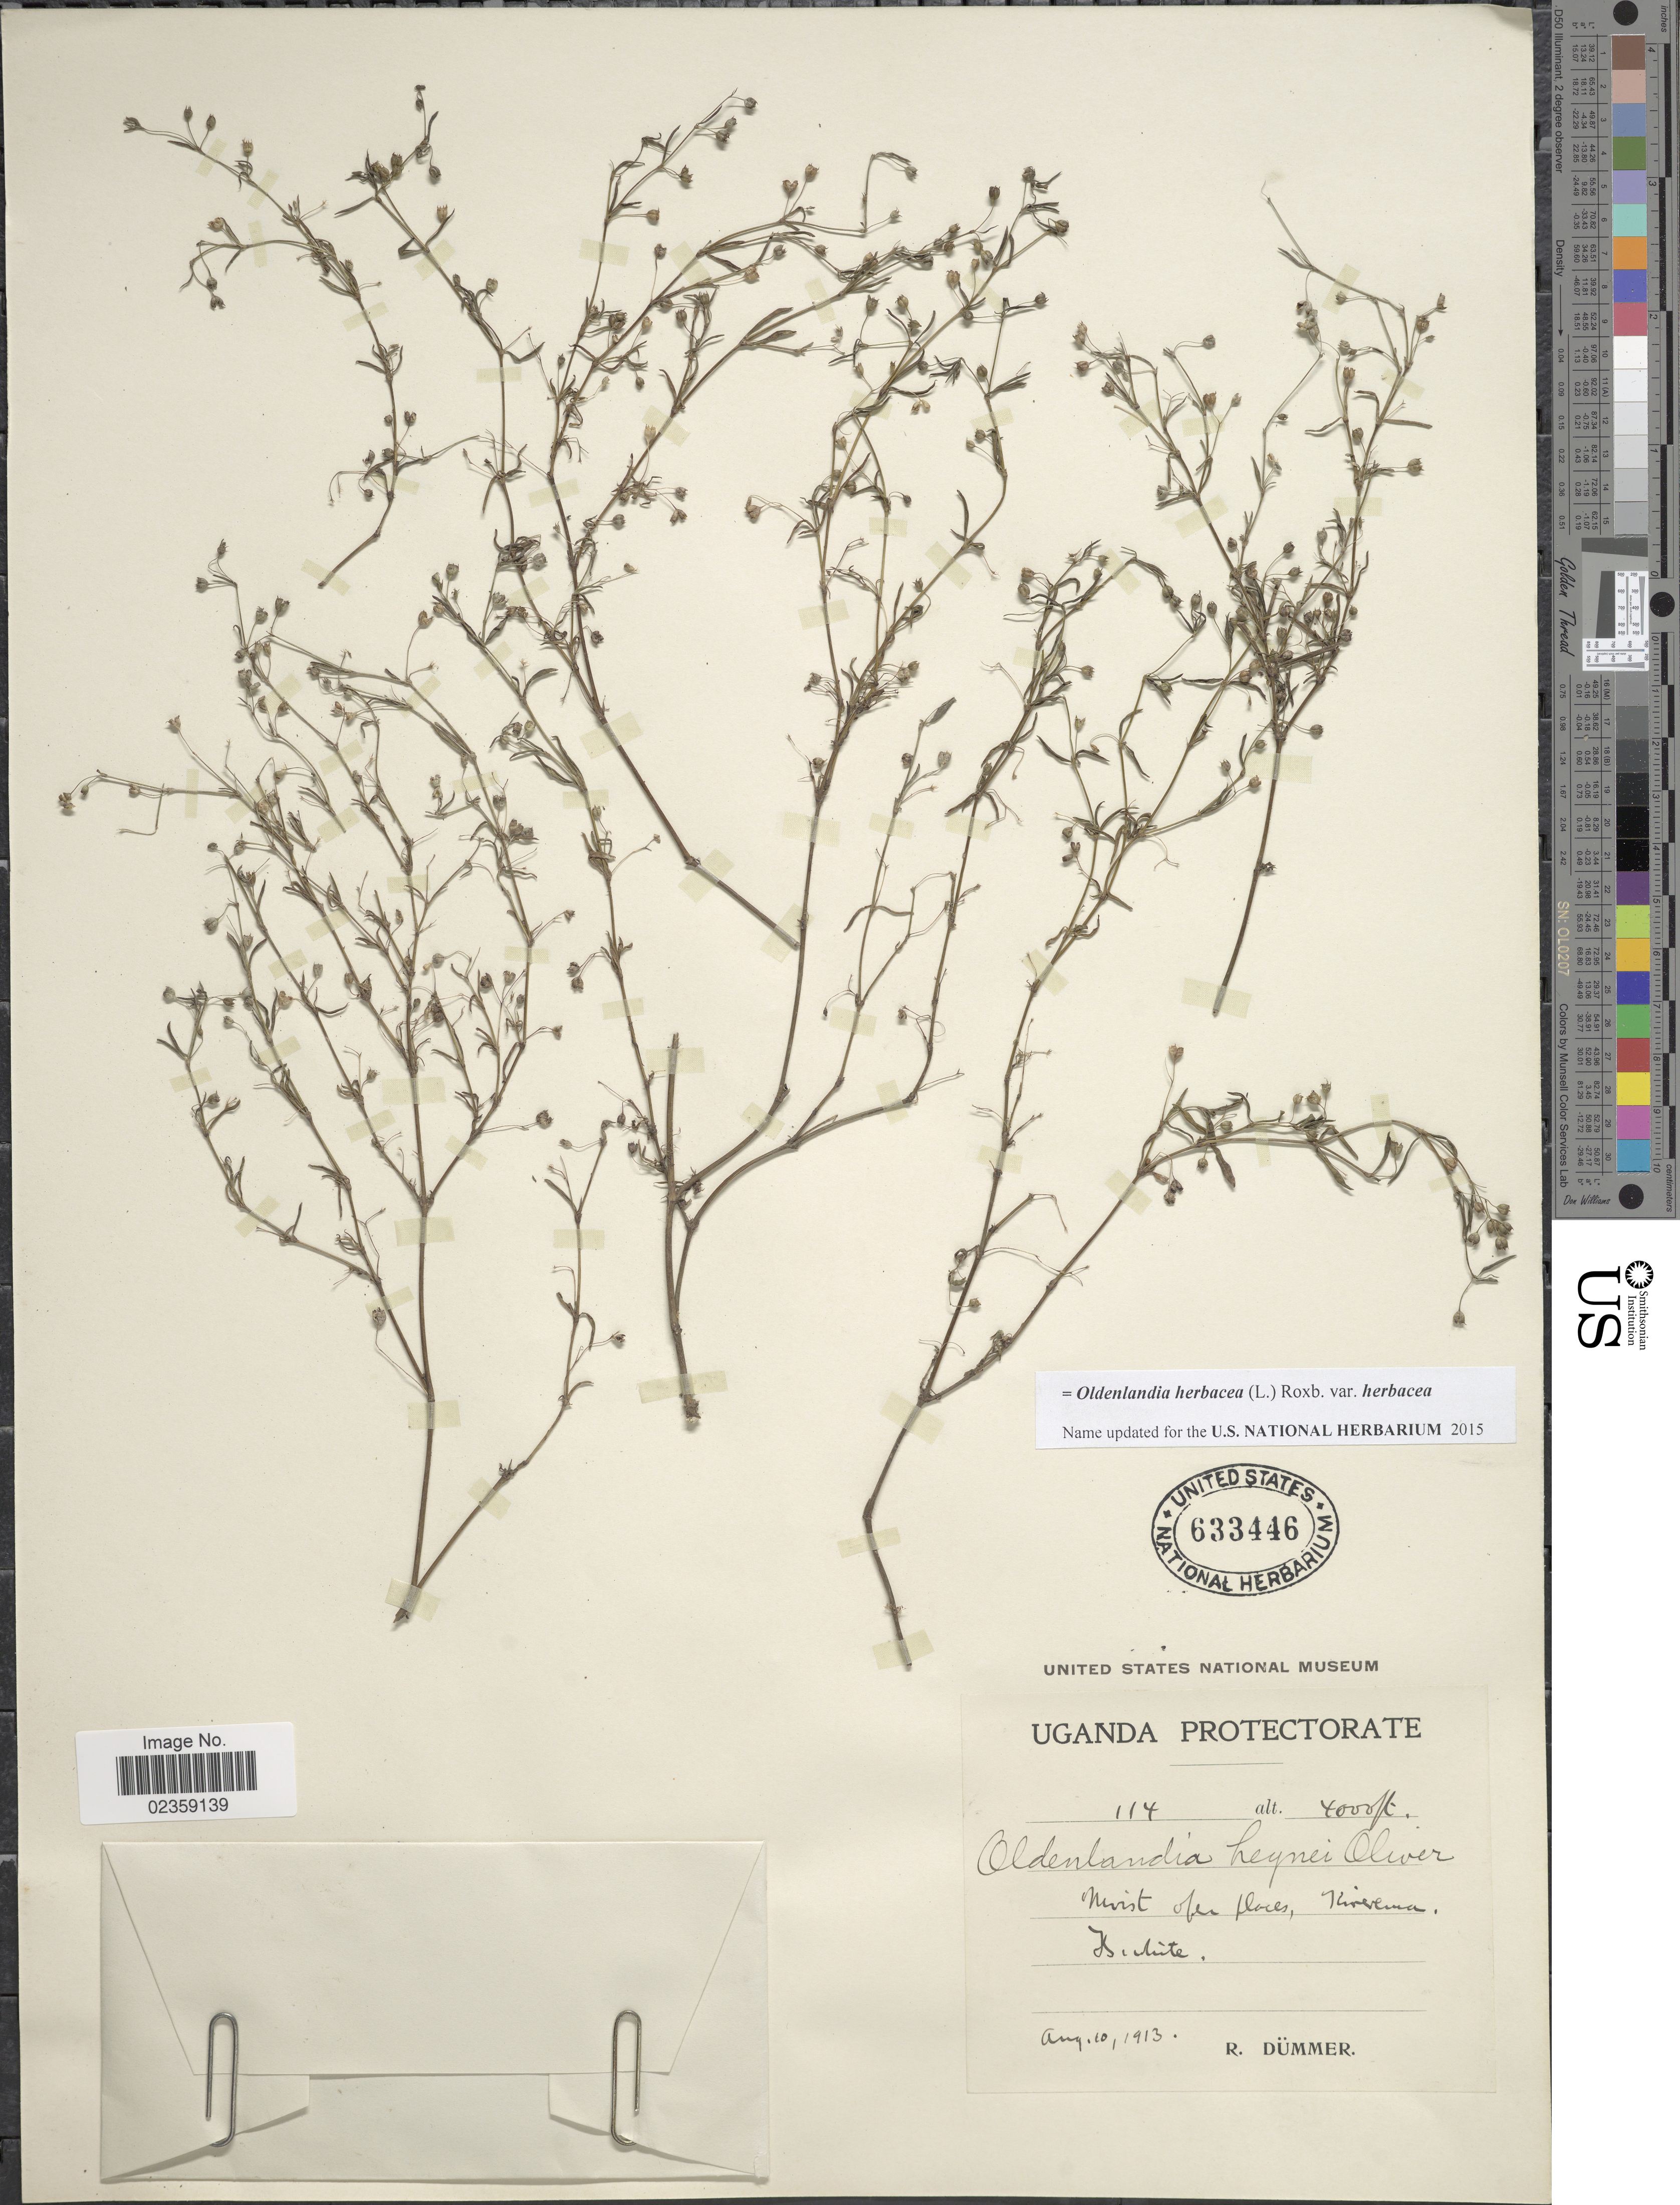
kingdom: Plantae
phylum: Tracheophyta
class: Magnoliopsida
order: Gentianales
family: Rubiaceae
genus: Oldenlandia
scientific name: Oldenlandia herbacea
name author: (L.) Roxb.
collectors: R. A. Dümmer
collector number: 114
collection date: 1913-08-10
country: Uganda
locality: Uganda Protectorate. Moist open places, [illegible text]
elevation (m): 1219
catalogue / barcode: US 633446